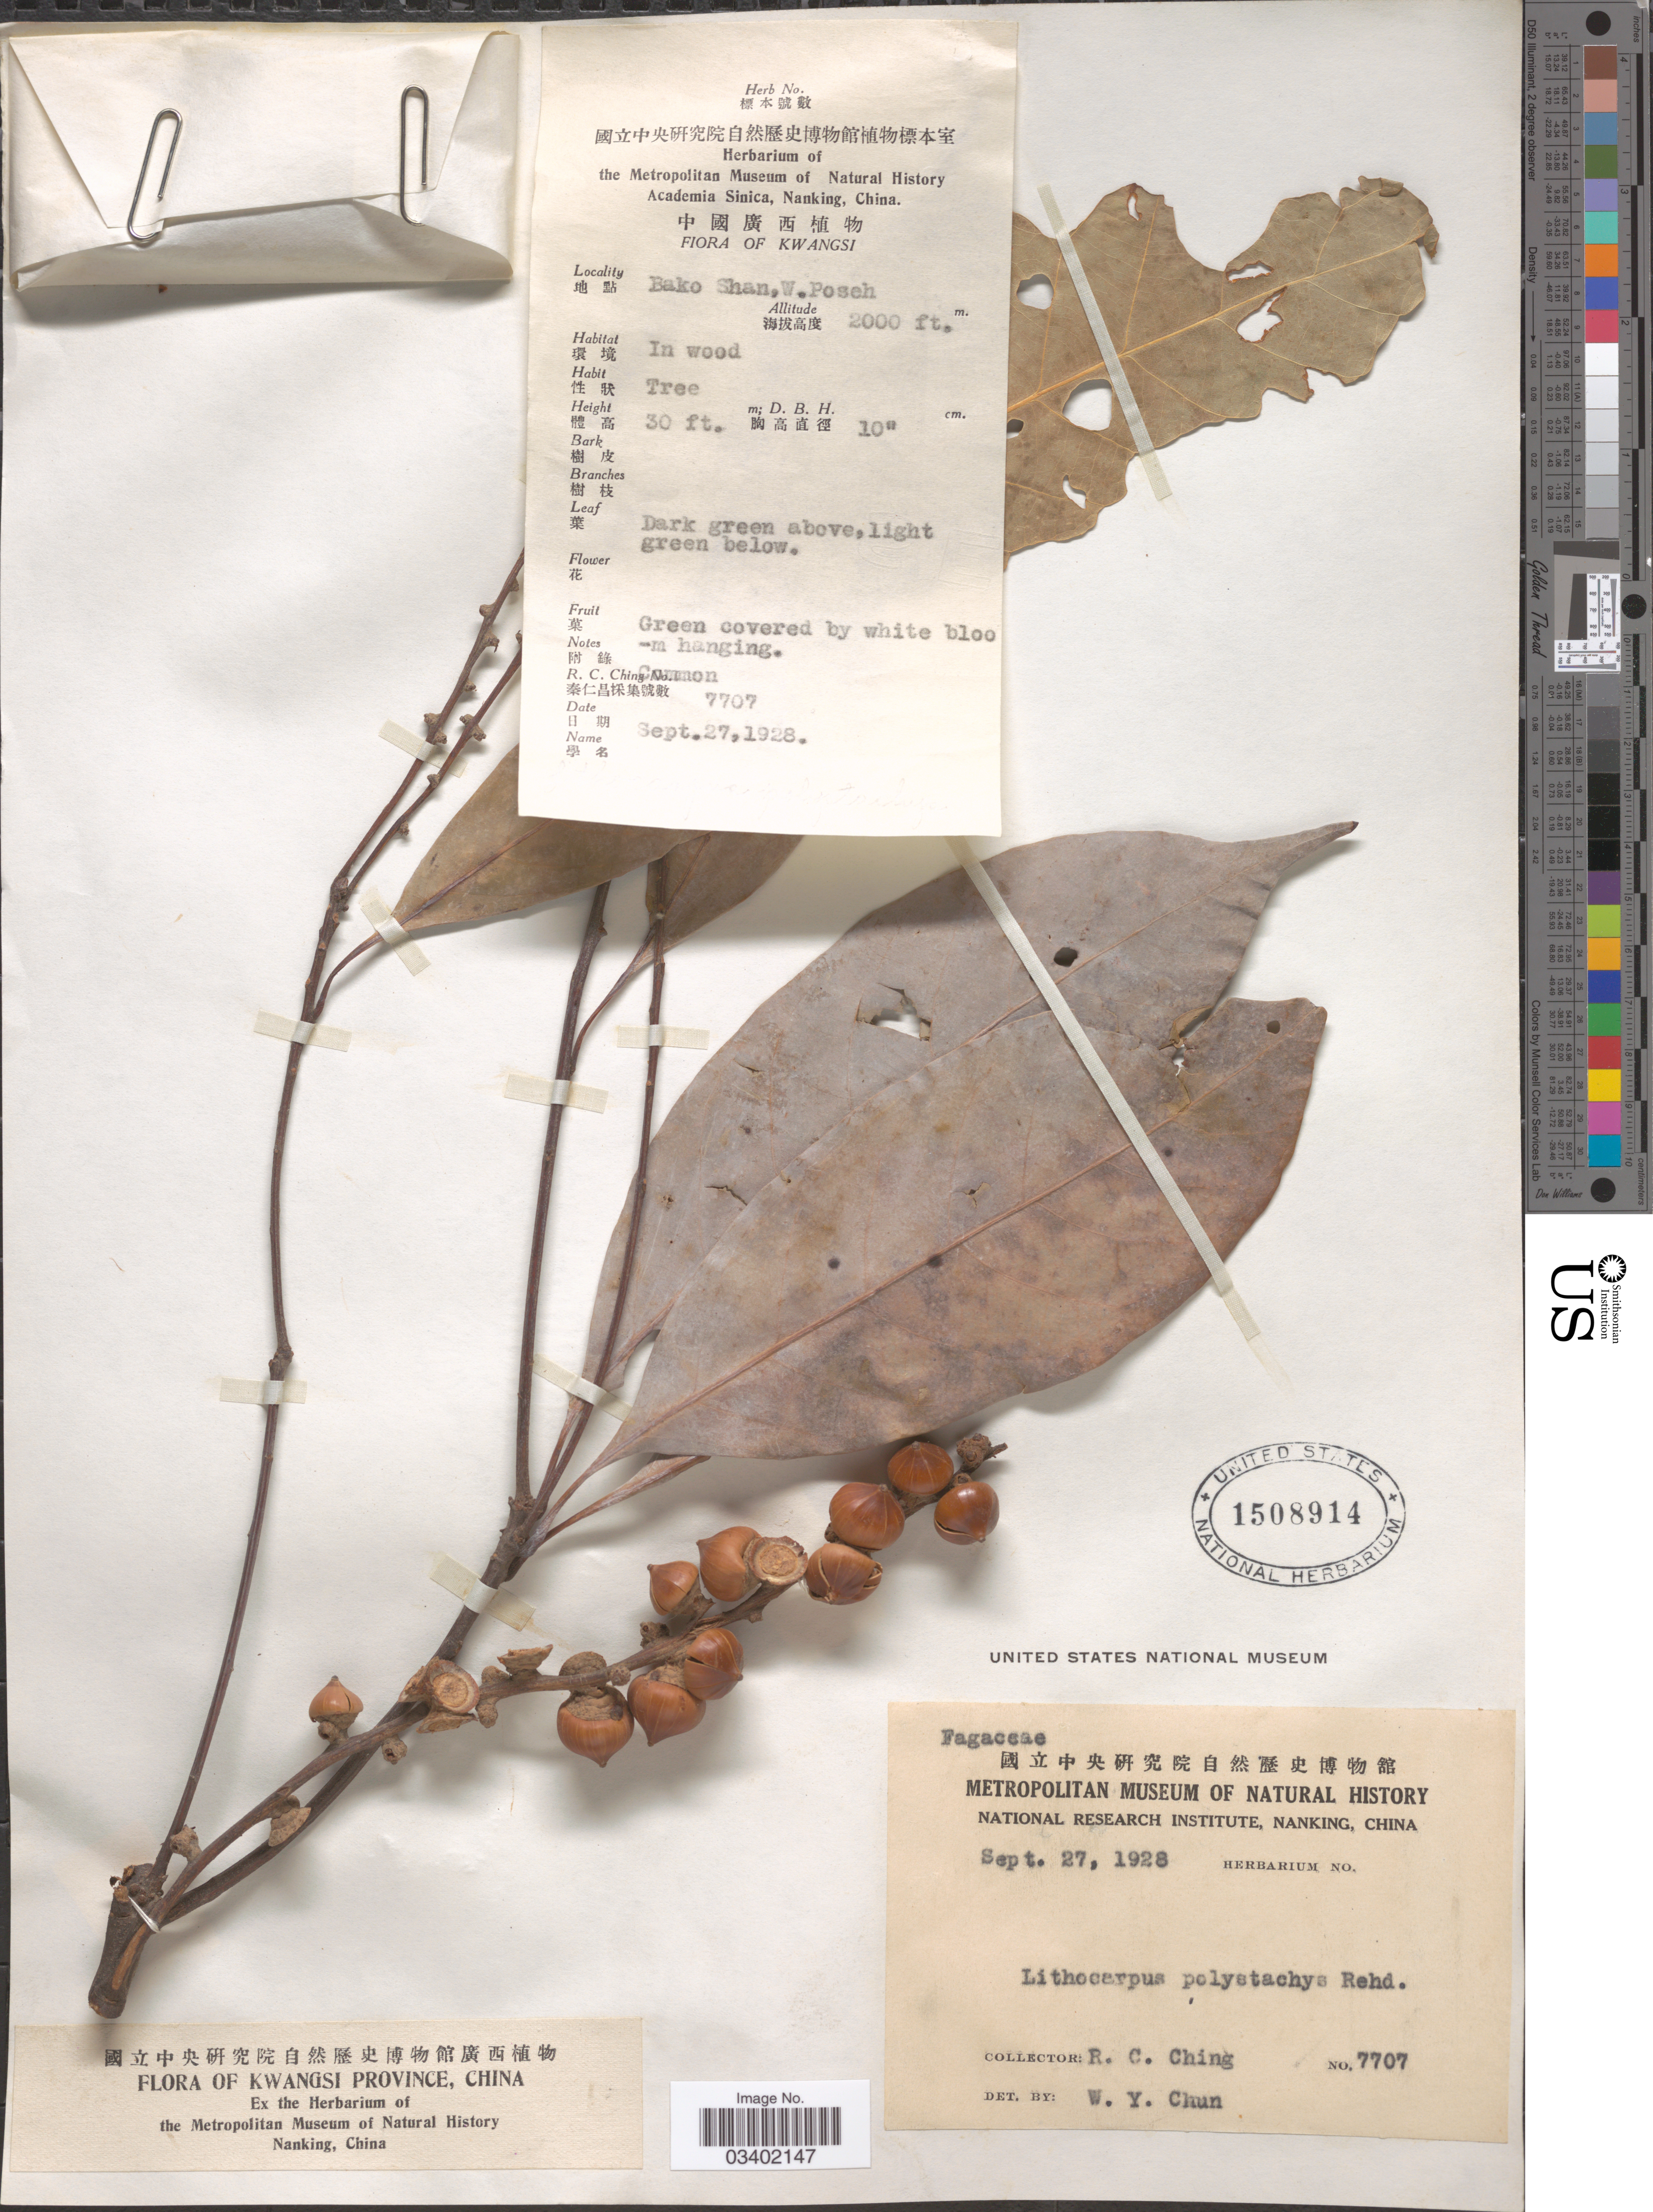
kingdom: Plantae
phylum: Tracheophyta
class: Magnoliopsida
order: Fagales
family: Fagaceae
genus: Lithocarpus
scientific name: Lithocarpus polystachyus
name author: (Wall. ex A. DC.) Rehder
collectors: R. C. Ching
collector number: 7707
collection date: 1928-09-27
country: China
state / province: Guangxi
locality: Kwangsi Province. Bako Shan, W. Poseh.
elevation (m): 610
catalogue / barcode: US 1508914